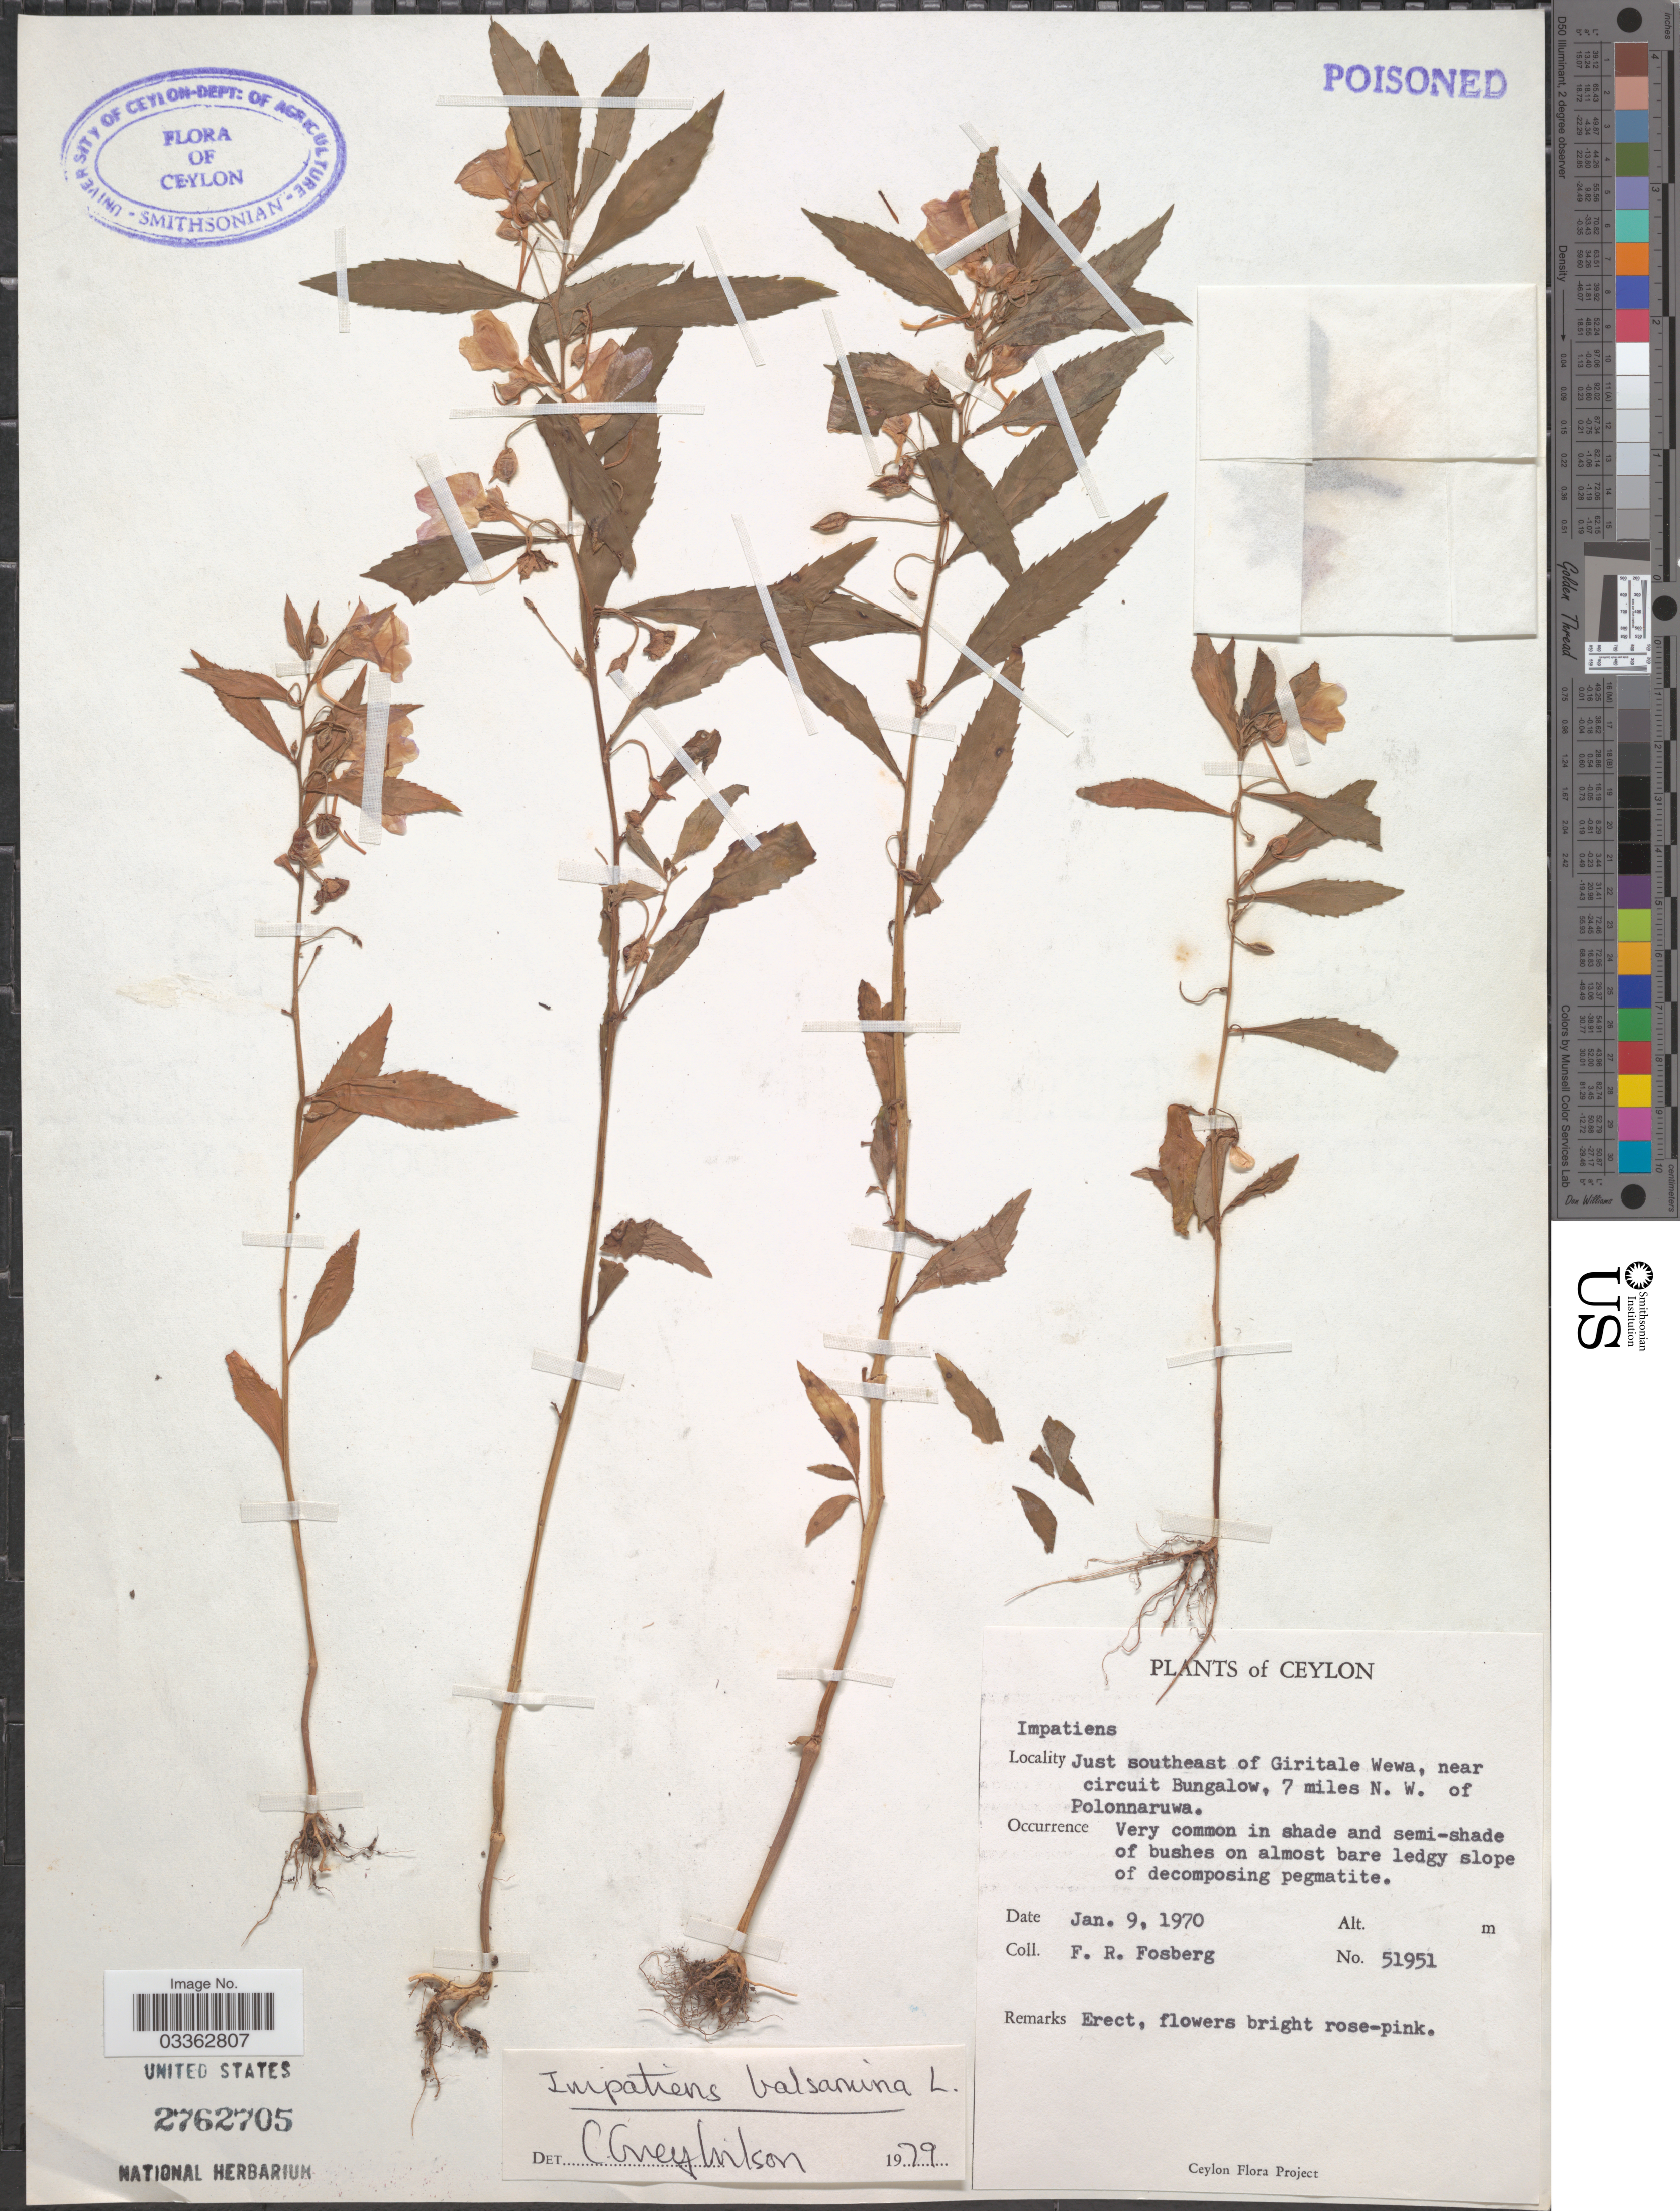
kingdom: Plantae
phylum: Tracheophyta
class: Magnoliopsida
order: Ericales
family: Balsaminaceae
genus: Impatiens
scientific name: Impatiens balsamina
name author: L.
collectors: F. R. Fosberg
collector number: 51951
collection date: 1970-01-09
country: Sri Lanka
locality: Ceylon. Just southeast of Giritale Wewa, near circuit Bungalow, 7 miles N.W. of Polonnaruwa.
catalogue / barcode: US 2762705